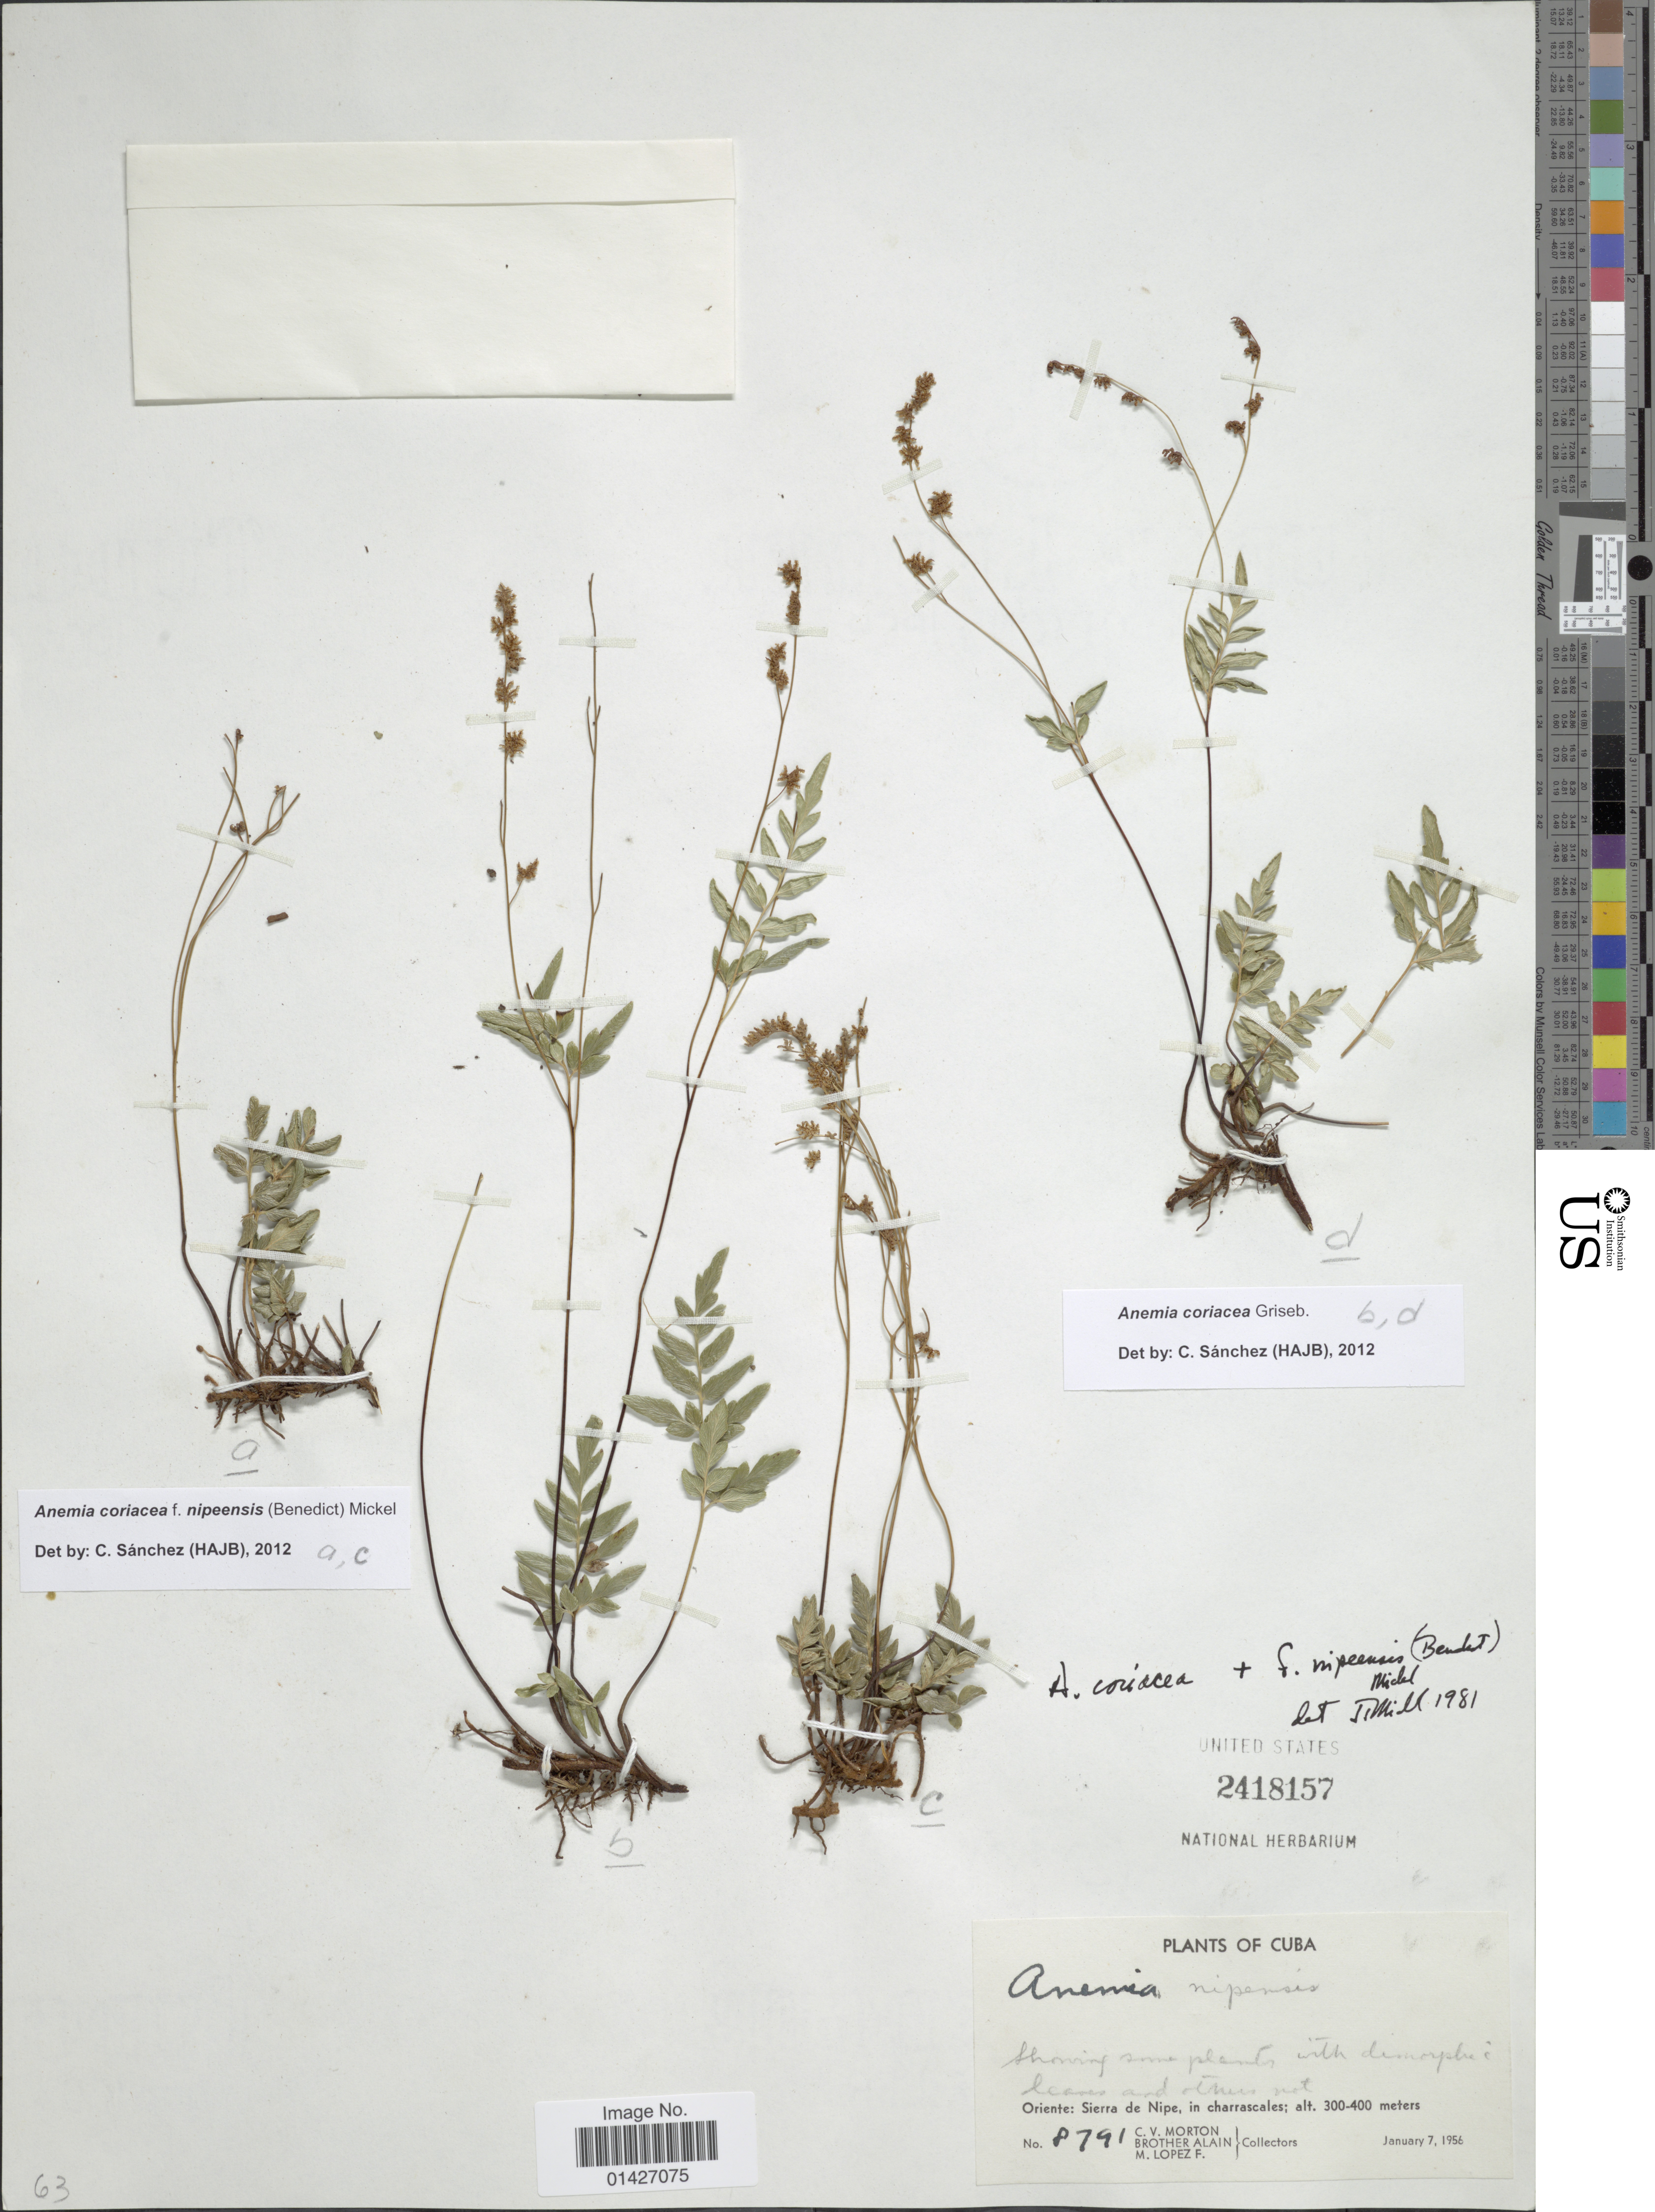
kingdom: Plantae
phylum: Tracheophyta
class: Polypodiopsida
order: Schizaeales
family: Anemiaceae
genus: Anemia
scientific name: Anemia coriacea f. nipeensis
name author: (Benedict) Mickel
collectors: C. V. Morton, Bro. Alain - DO NOT USE & M. Lopéz-F.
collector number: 8791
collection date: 1956-01-07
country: Cuba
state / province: Oriente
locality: Sierra de Nipe, in charrascales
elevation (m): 300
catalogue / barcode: US 2418157